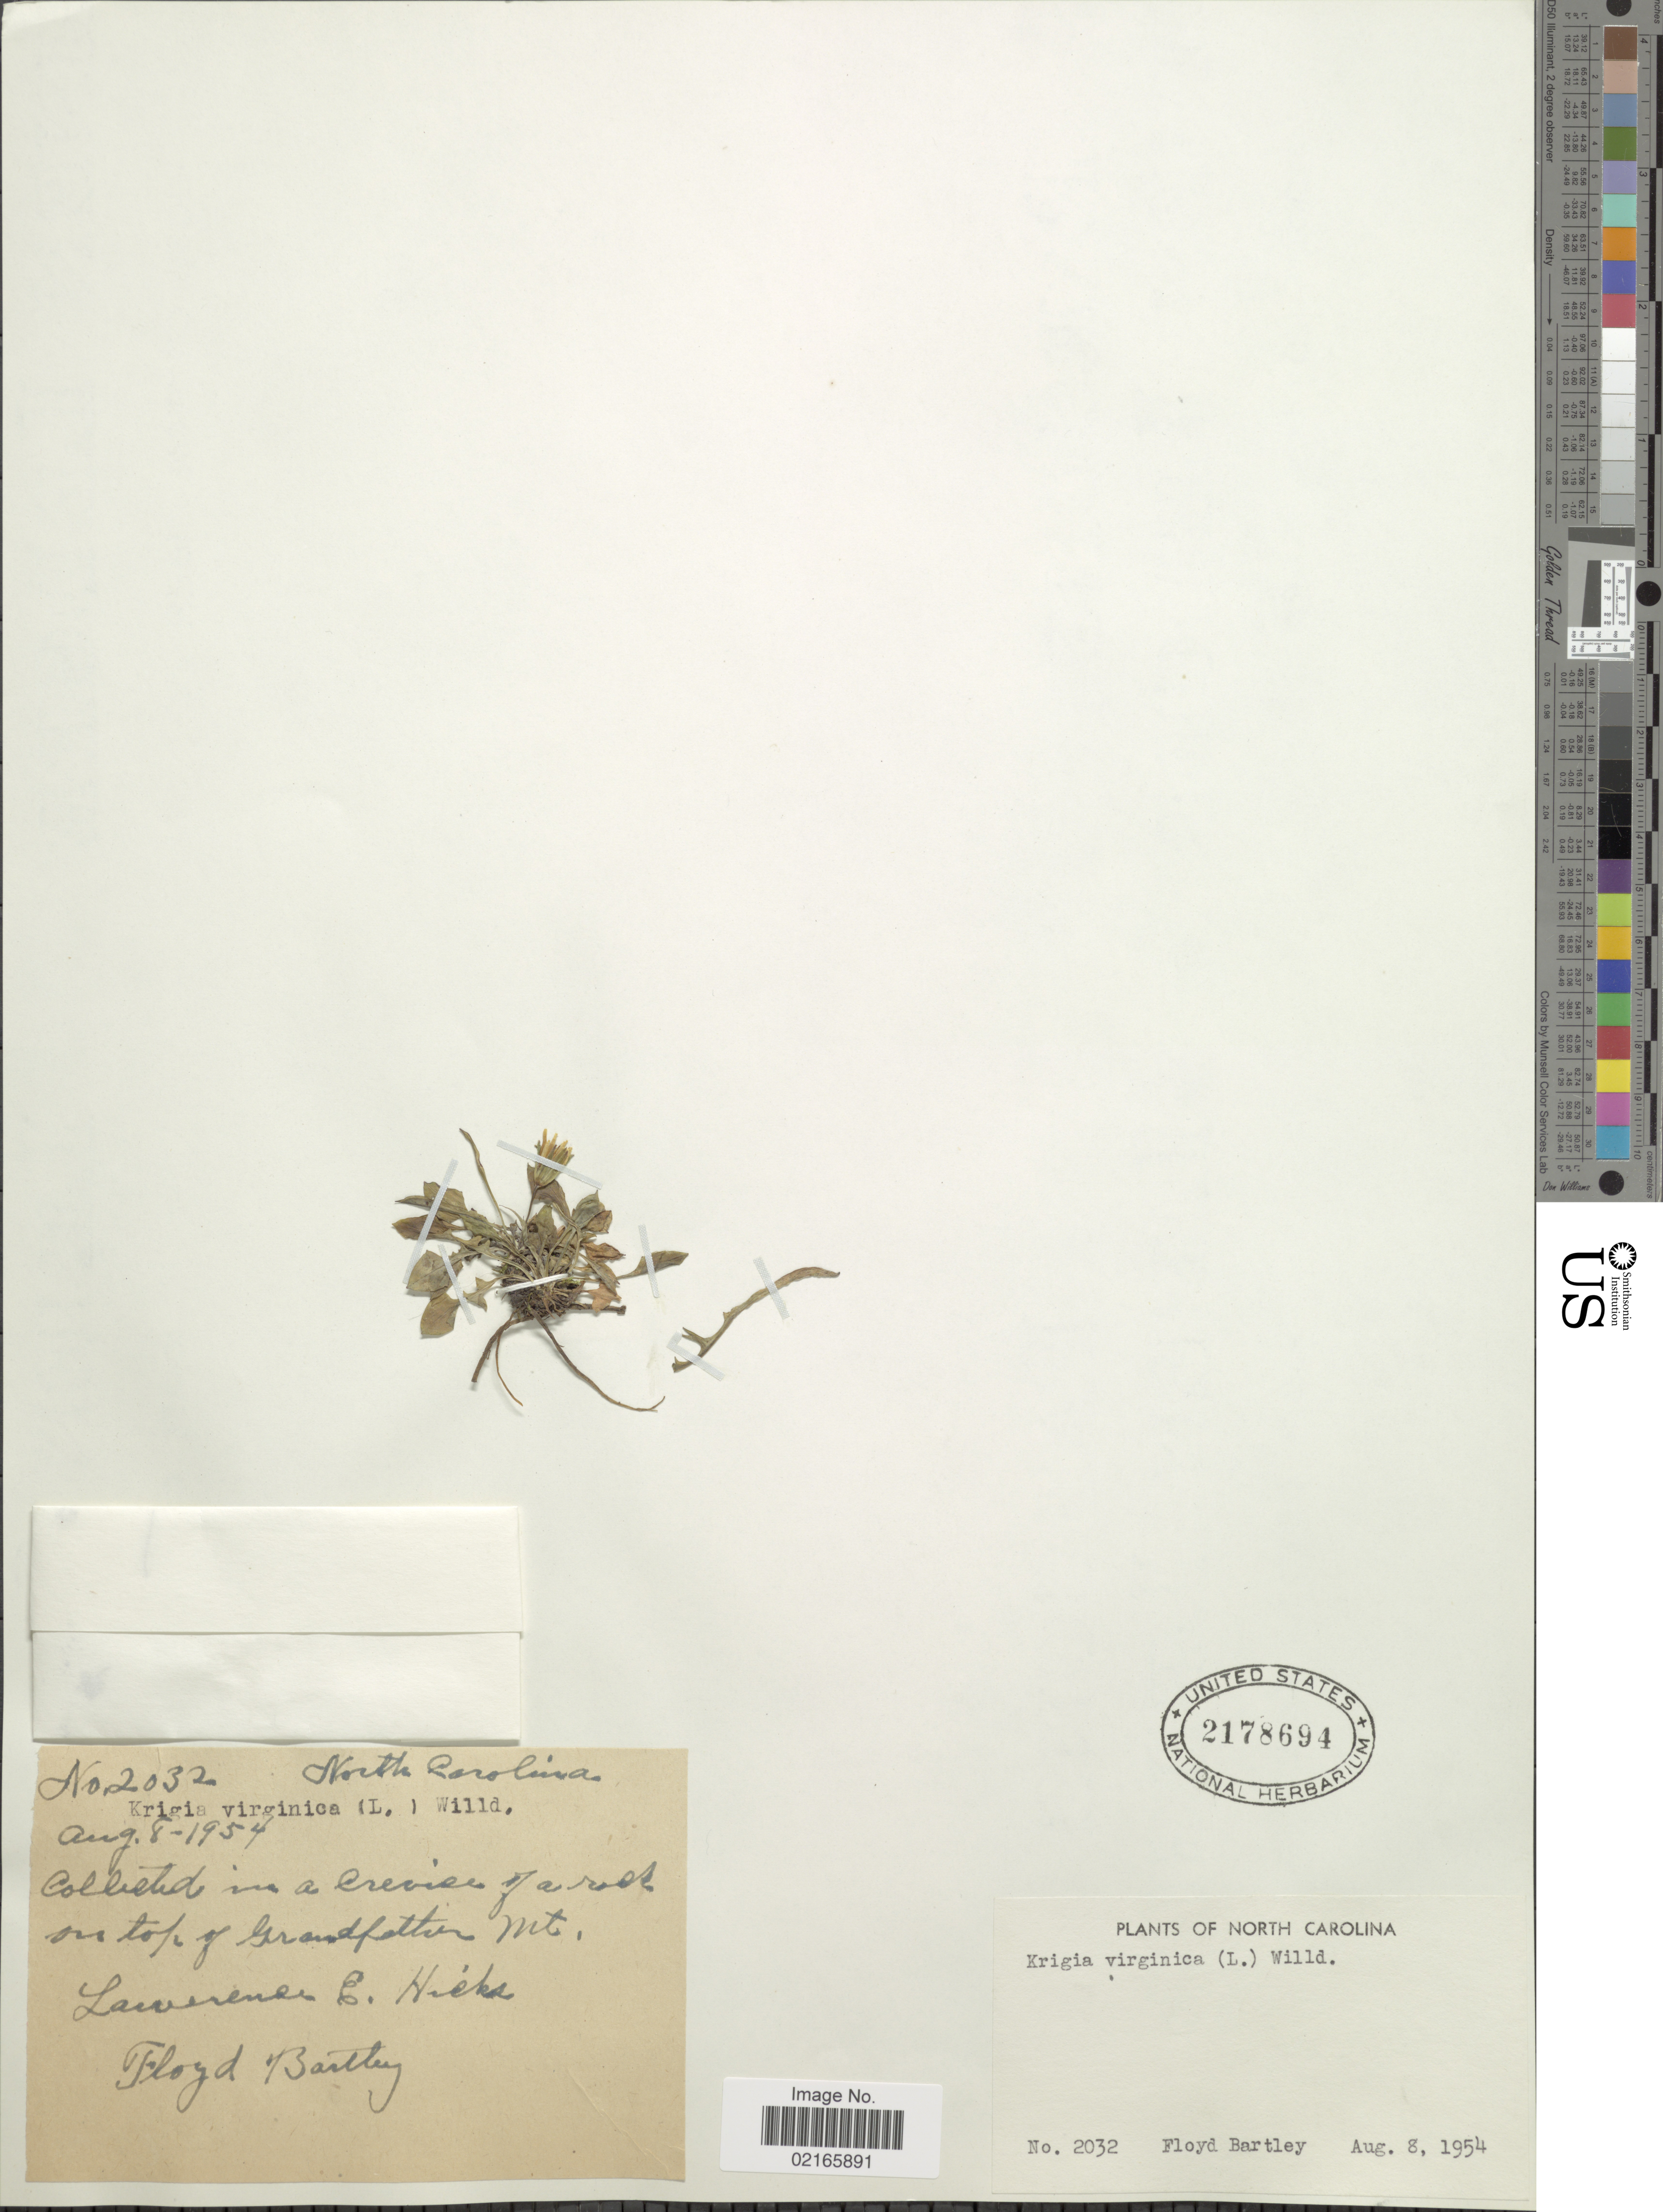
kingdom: Plantae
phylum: Tracheophyta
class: Magnoliopsida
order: Asterales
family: Asteraceae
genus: Krigia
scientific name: Krigia virginica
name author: (L.) Willd.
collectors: F. Bartley & L. E. Hicks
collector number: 2032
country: United States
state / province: North Carolina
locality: In a crevices of rock on top of Grandfather Mt.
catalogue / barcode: US 2178694